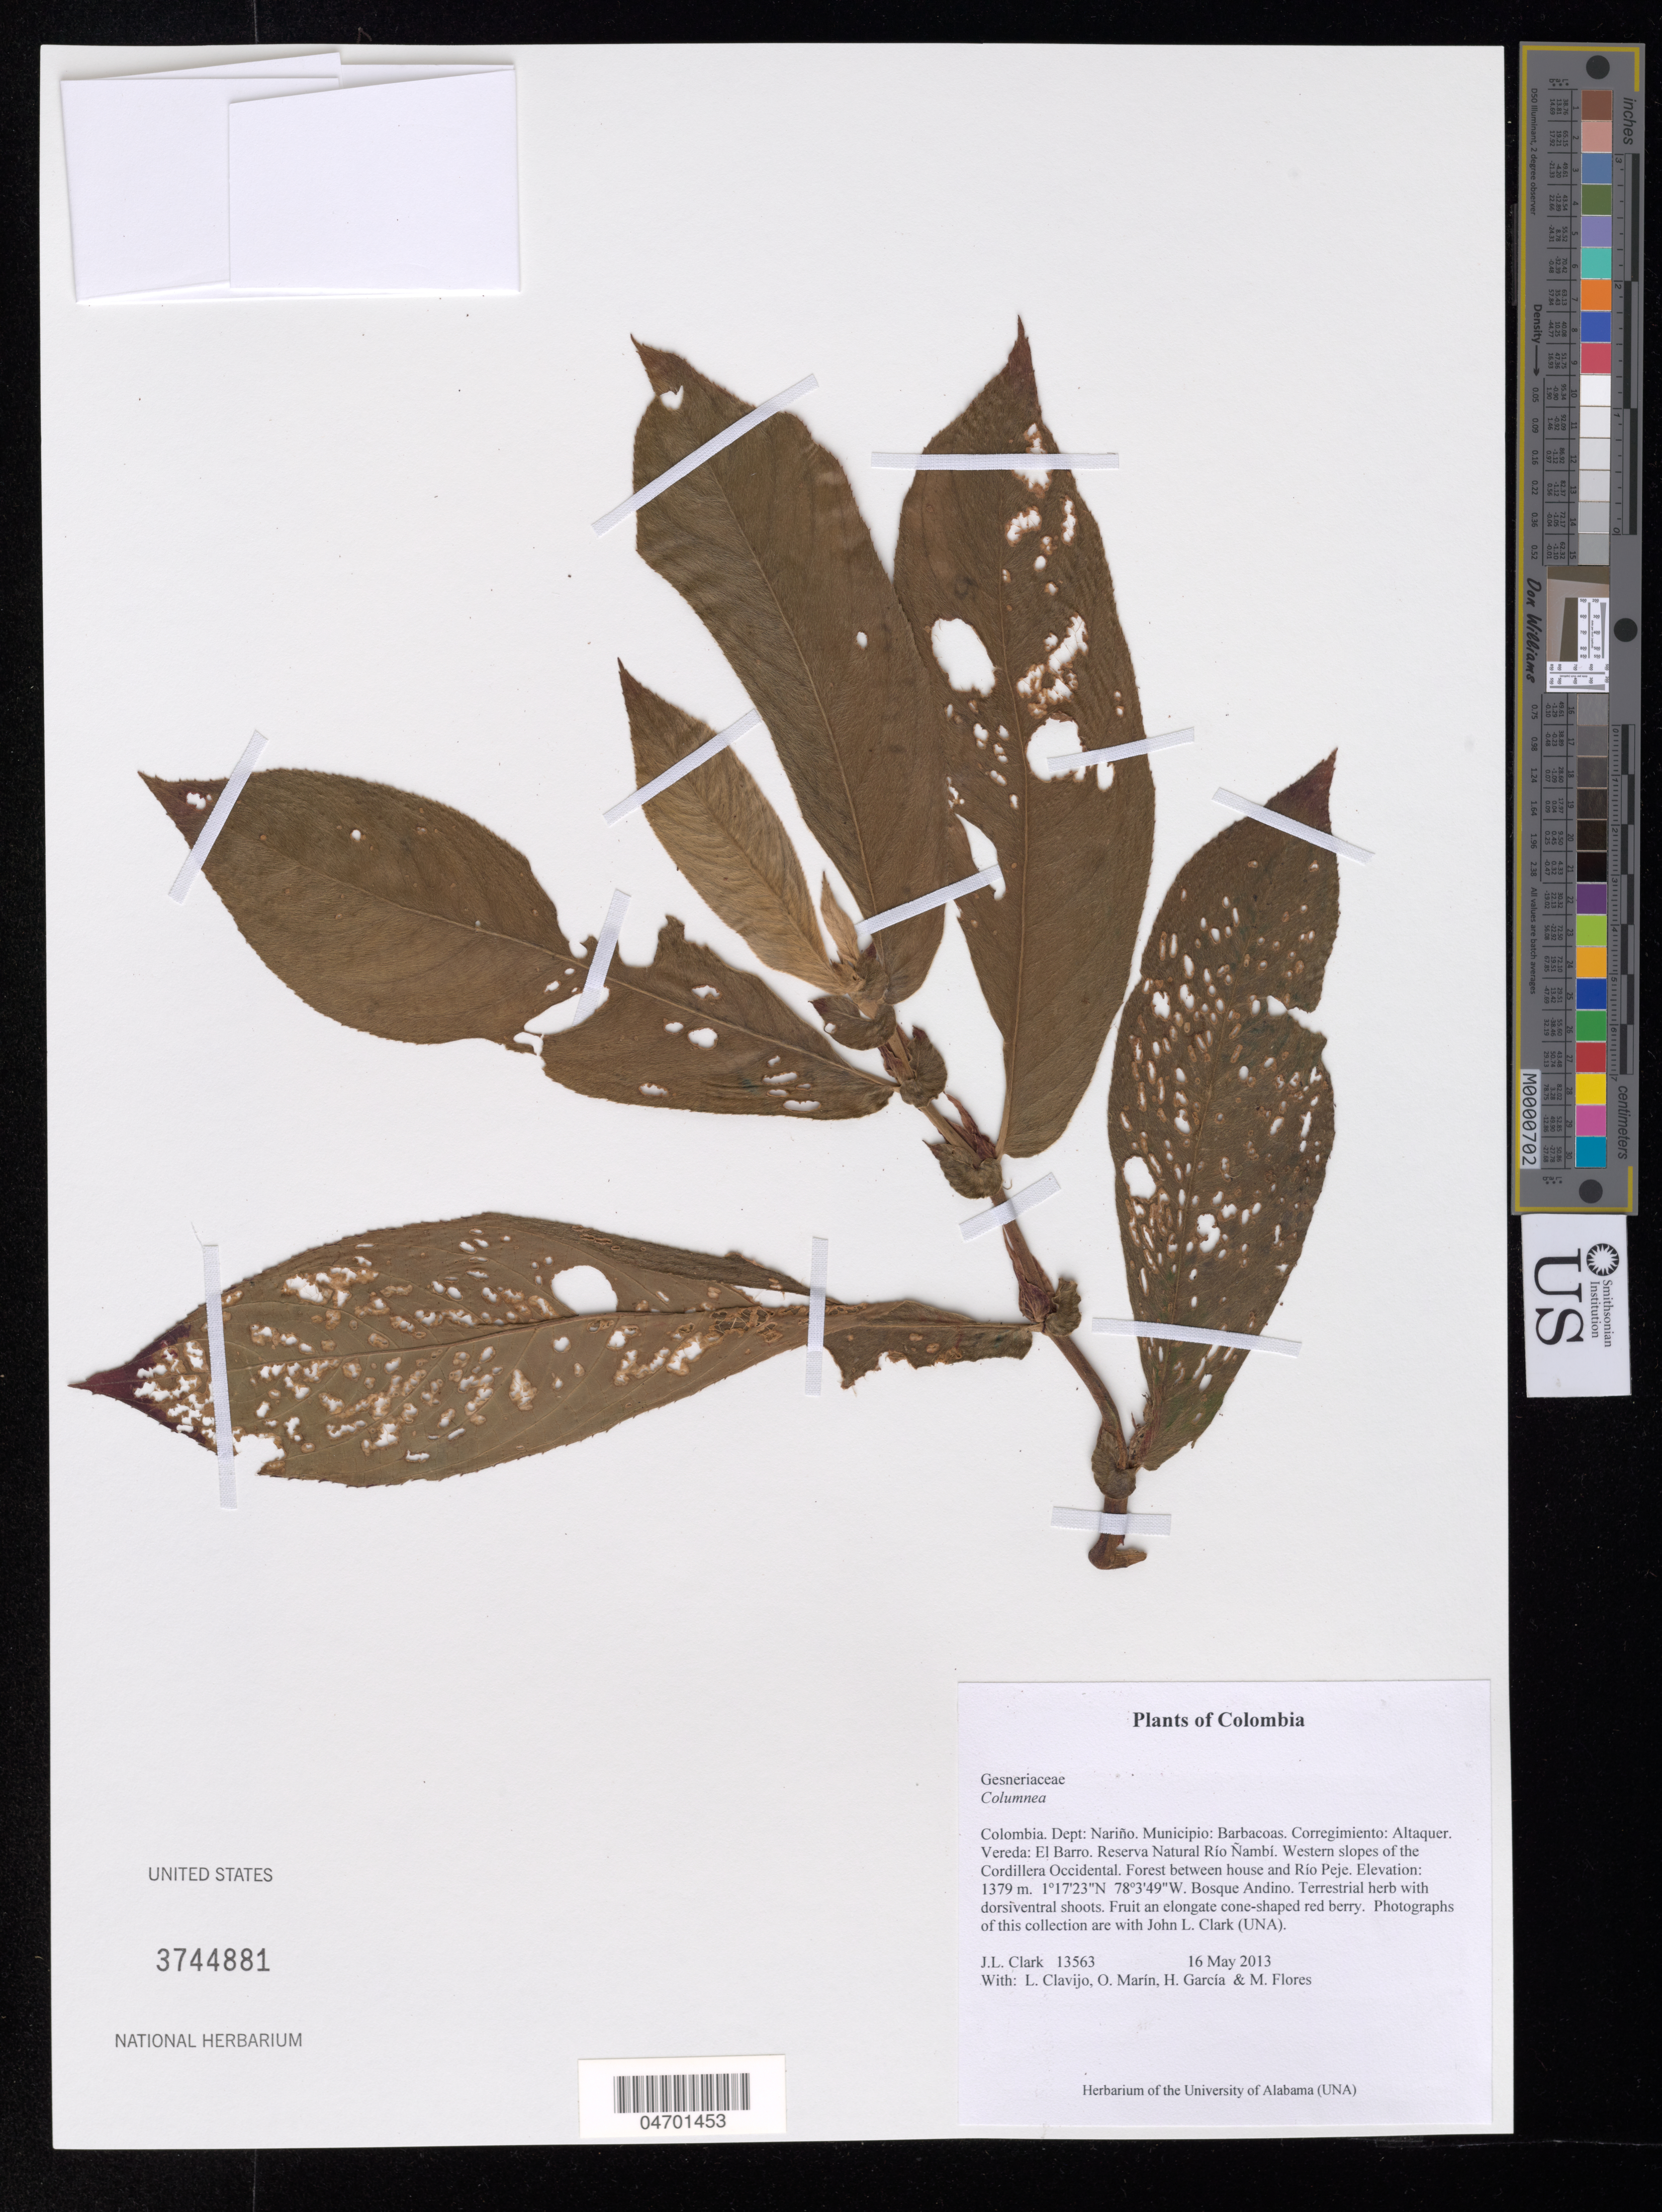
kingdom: Plantae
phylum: Tracheophyta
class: Magnoliopsida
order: Lamiales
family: Gesneriaceae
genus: Columnea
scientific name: Columnea sp.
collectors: J. L. Clark, L. Clavijo, J. Howieson & H. Garcia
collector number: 13563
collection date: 2013-05-16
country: Colombia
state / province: Nariño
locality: Dept: Nariño. Municipio: Barbacoas. Corregimiento: Altaquer. Vereda: El Barro. Reserva Natural Río Ñambí. Western slopes of the Cordillera Occidental. Forest between house and Río Peje.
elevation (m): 1379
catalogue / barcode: US 3744881